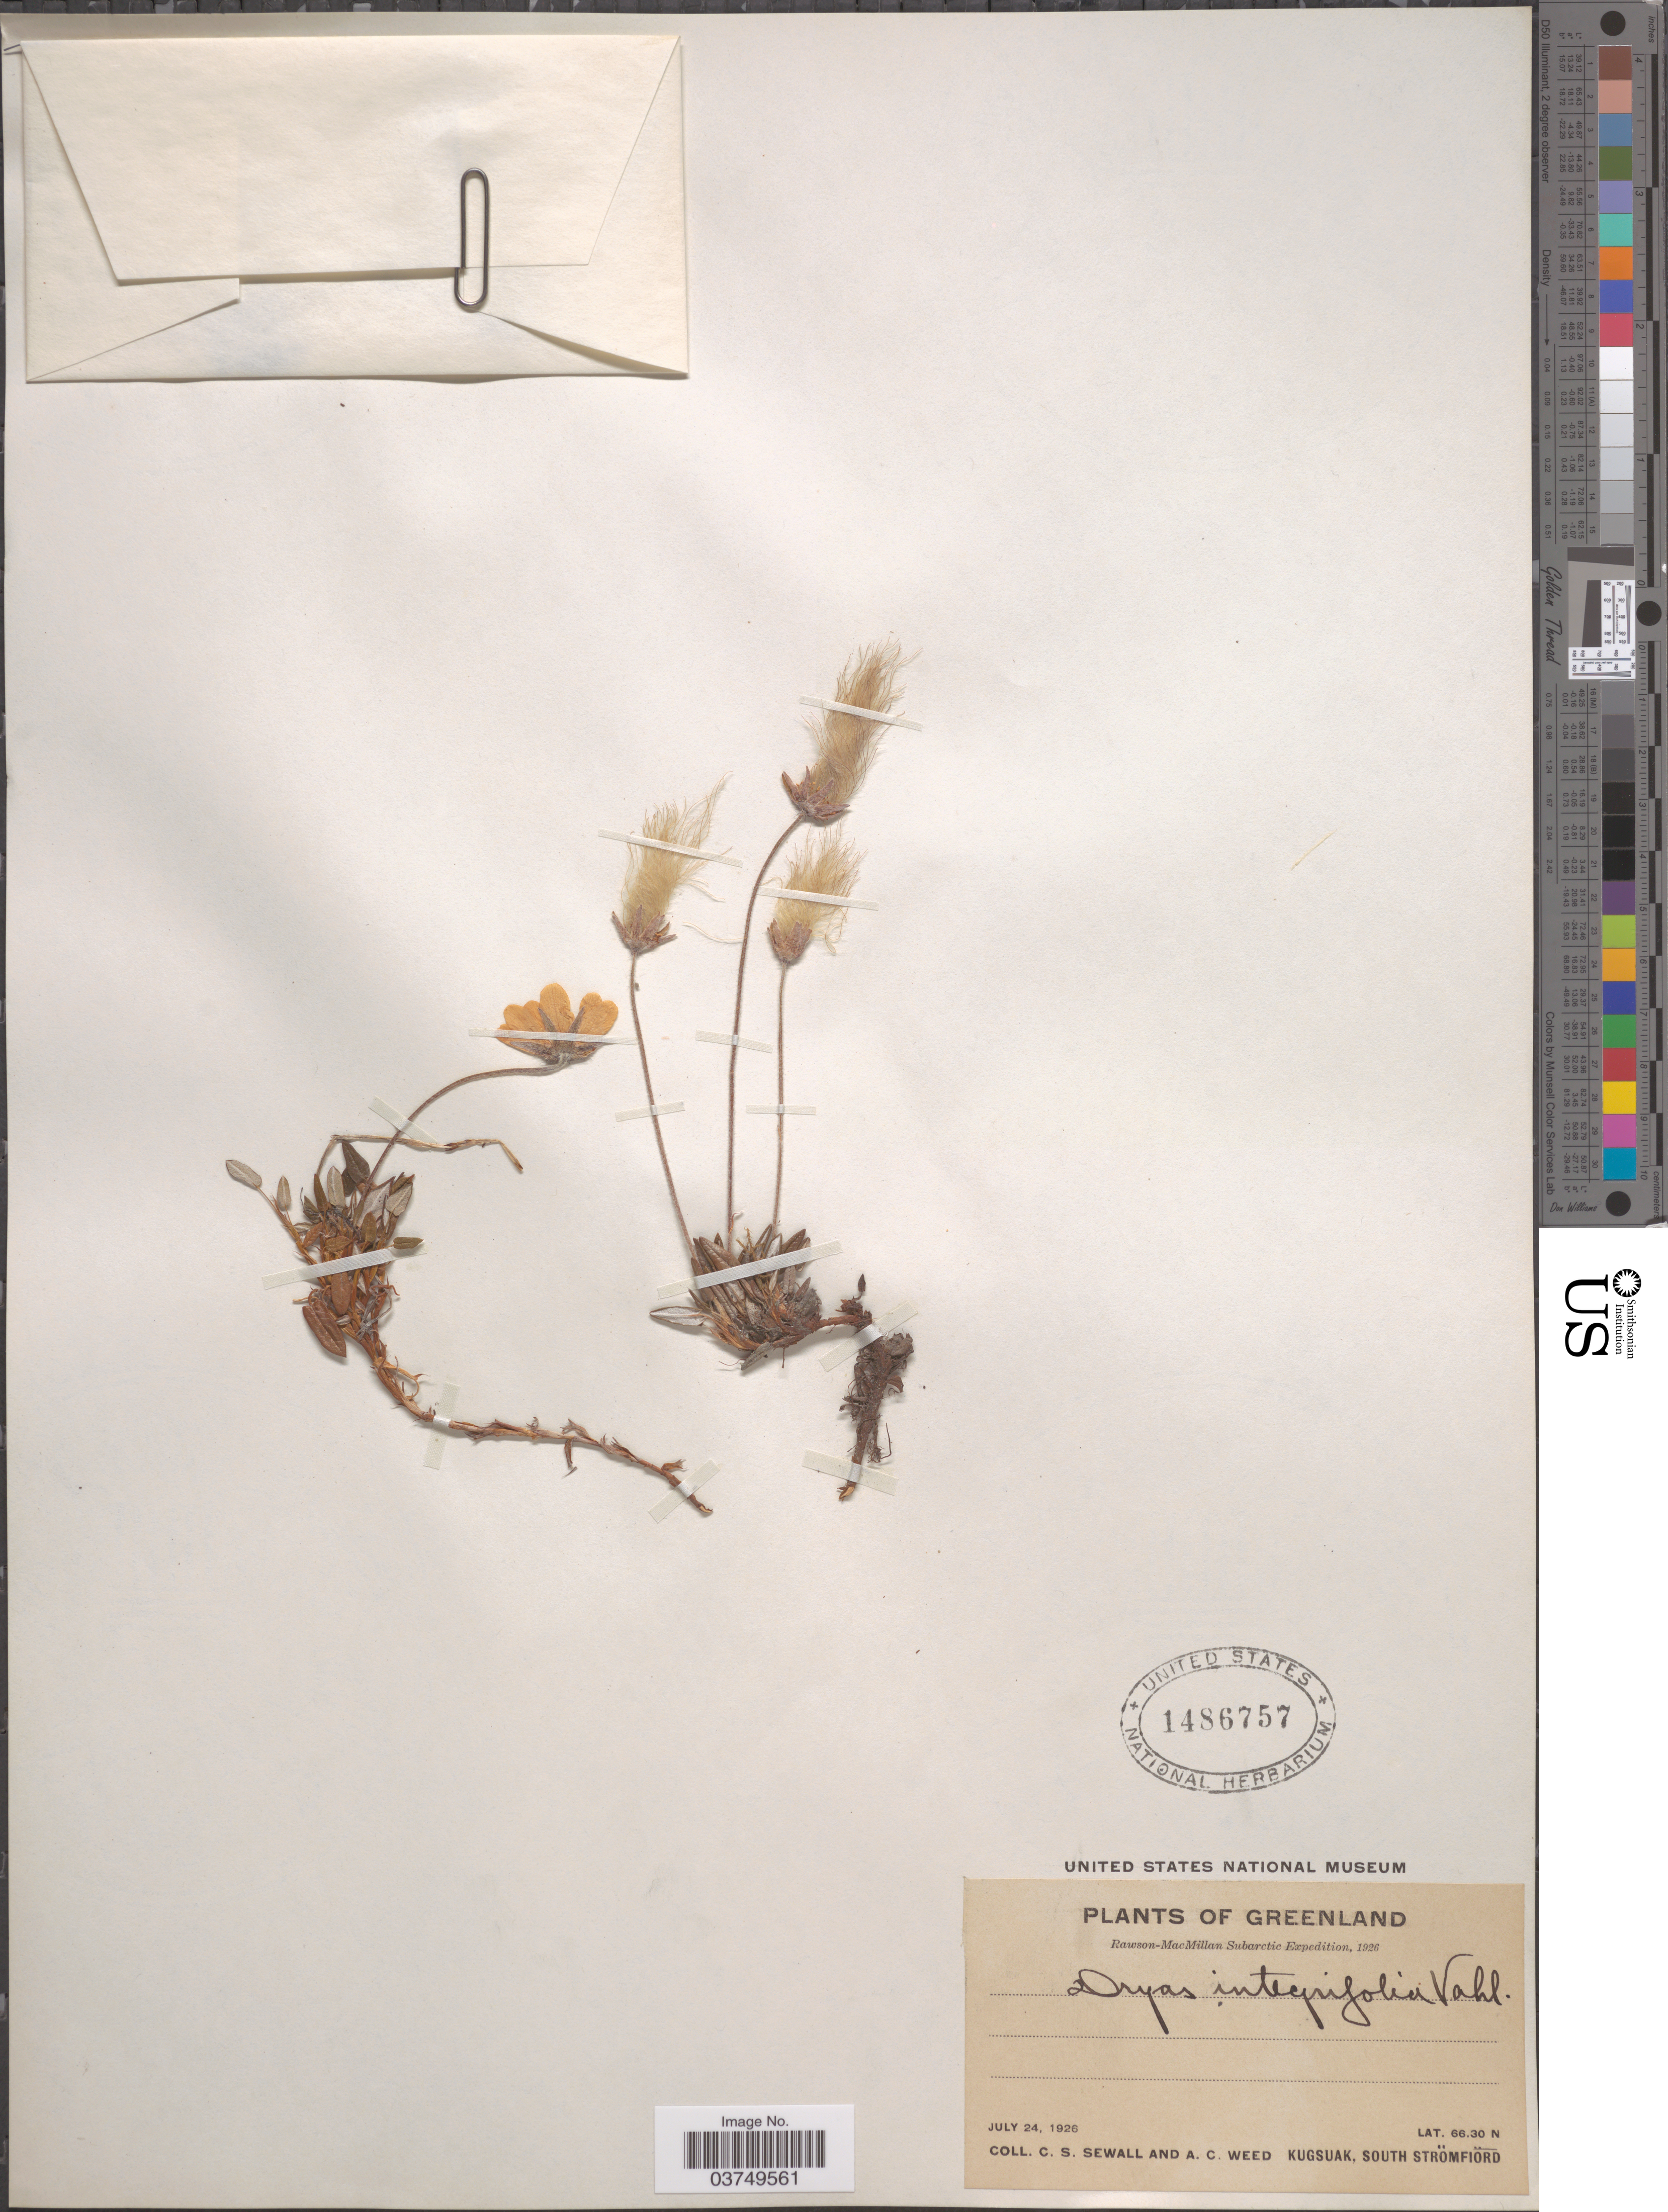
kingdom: Plantae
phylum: Tracheophyta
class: Magnoliopsida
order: Rosales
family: Rosaceae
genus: Dryas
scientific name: Dryas integrifolia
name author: Vahl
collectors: C. Sewall & A. Weed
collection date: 1926-07-24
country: Greenland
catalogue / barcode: US 1486757